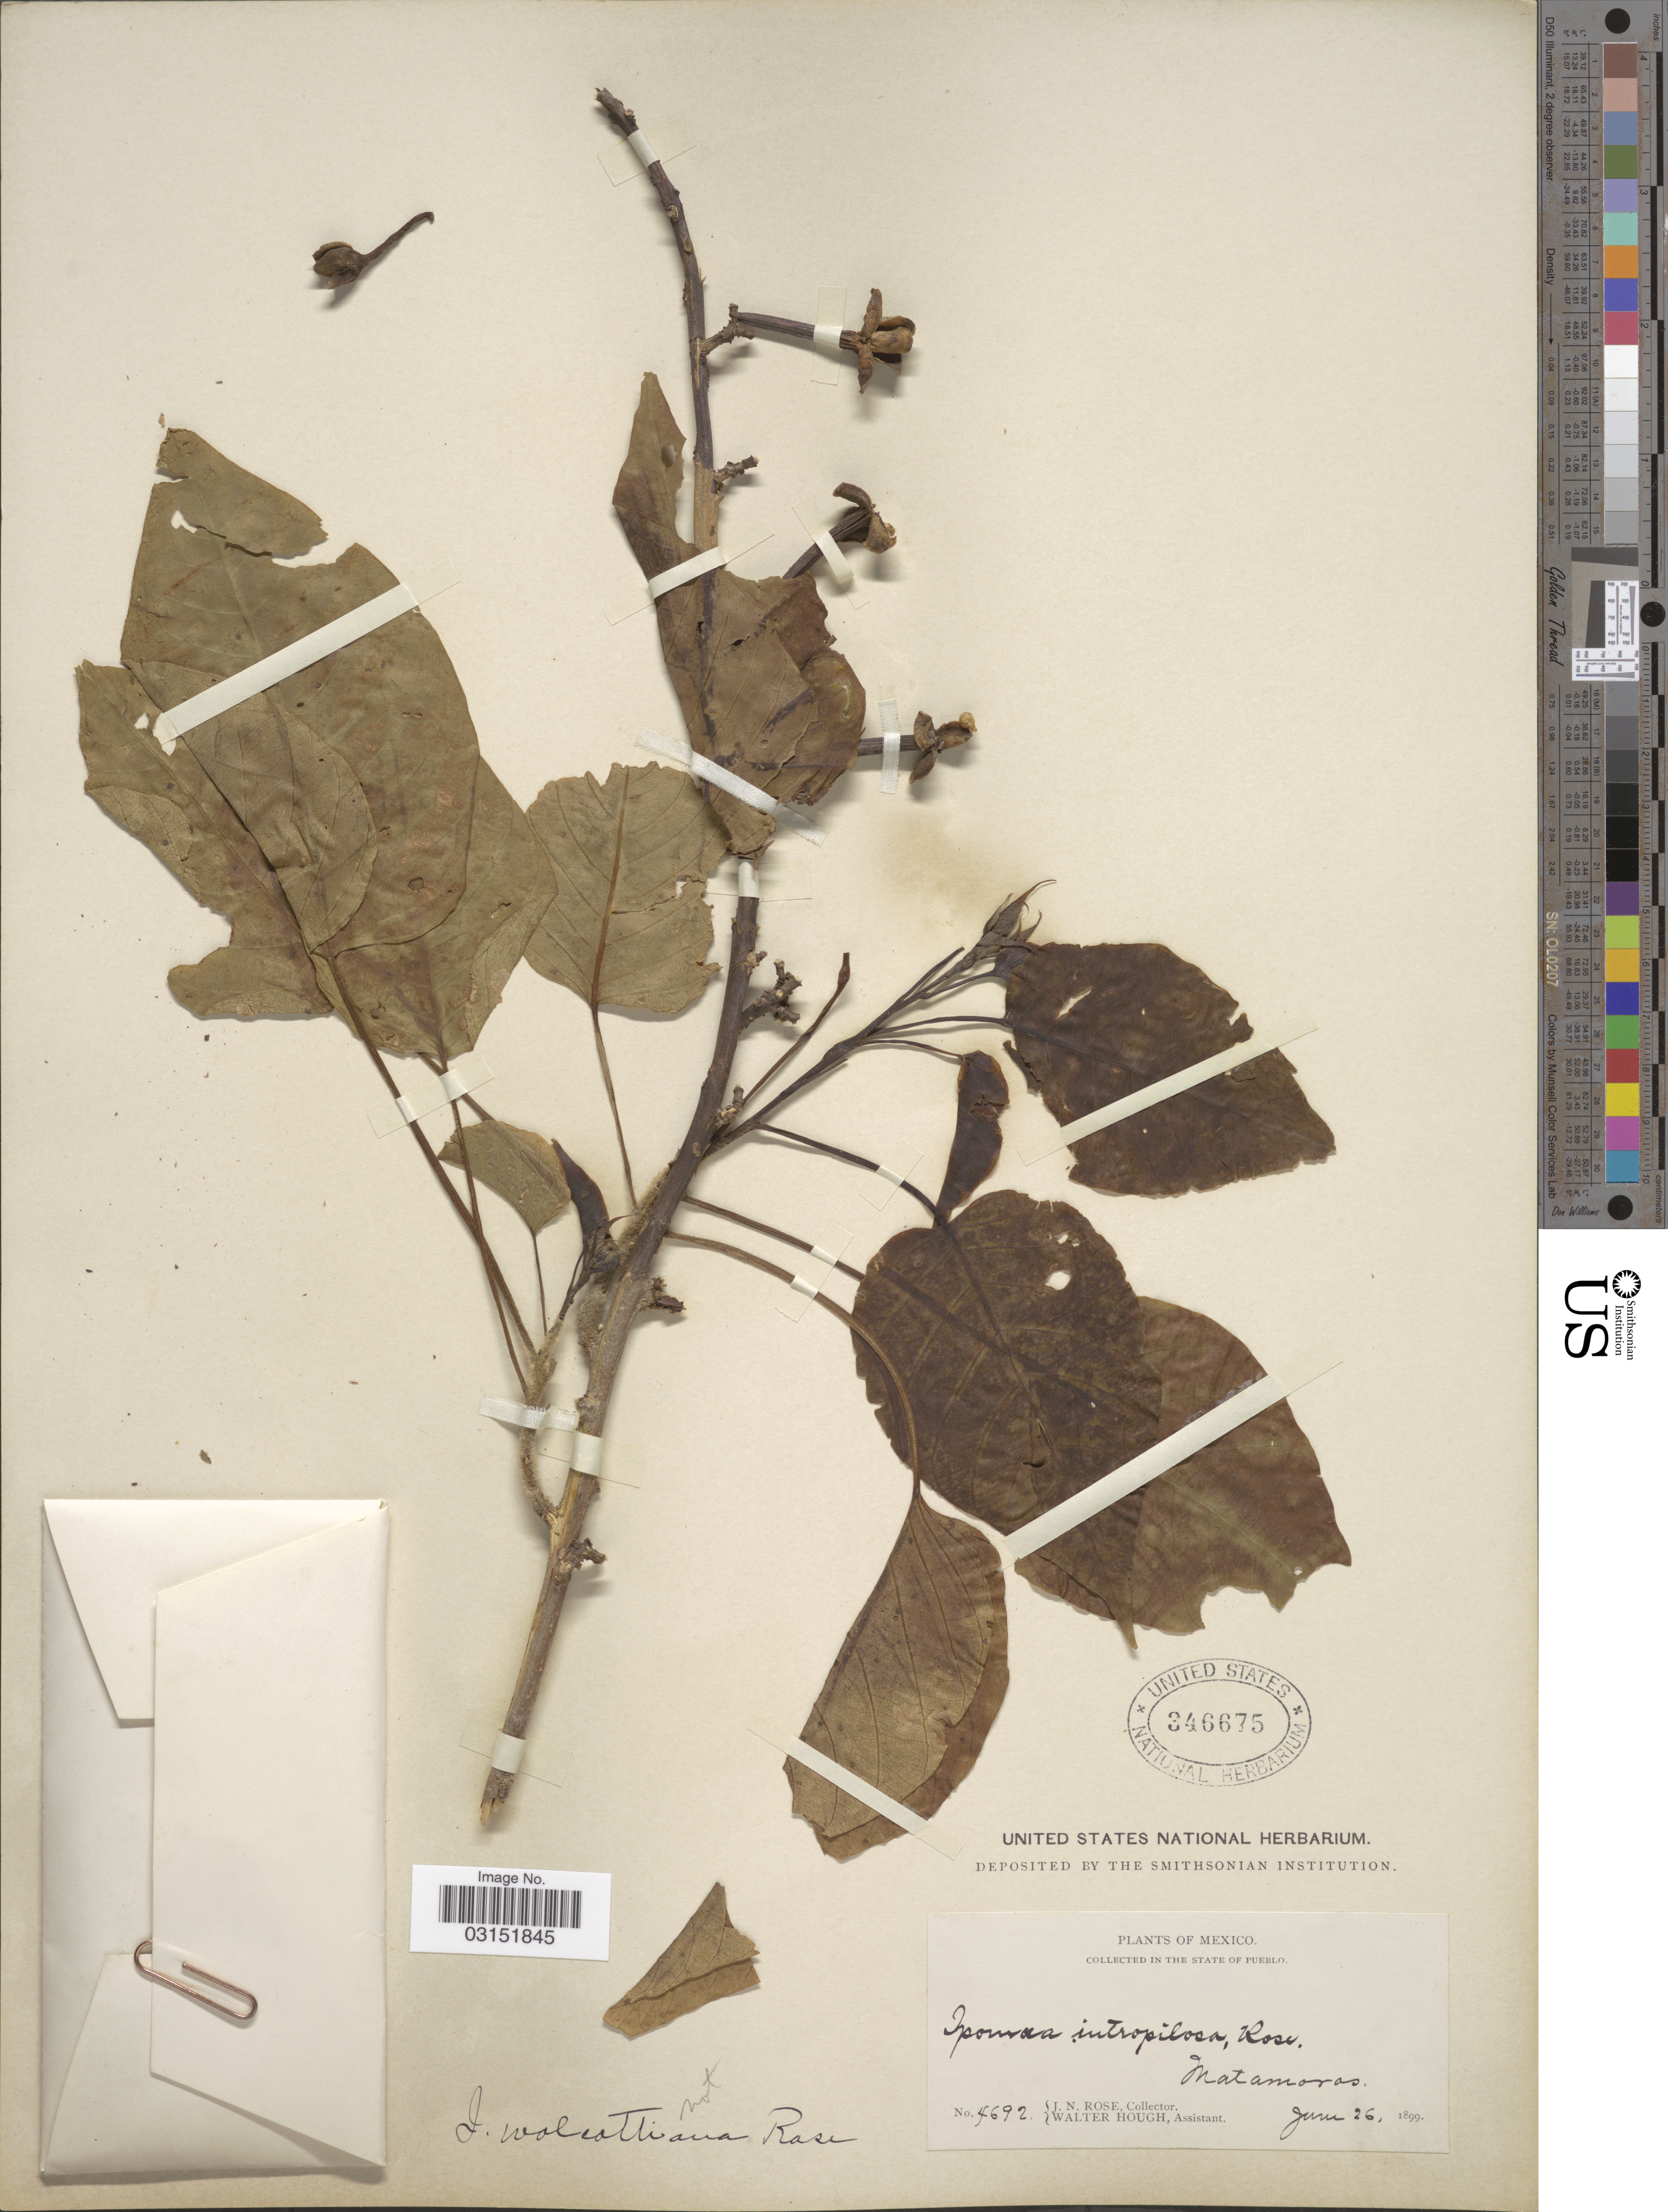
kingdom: Plantae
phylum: Tracheophyta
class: Magnoliopsida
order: Solanales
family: Convolvulaceae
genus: Ipomoea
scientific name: Ipomoea wolcottiana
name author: Rose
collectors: J. N. Rose & W. Hough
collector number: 4692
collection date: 1899-06-26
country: Mexico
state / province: Puebla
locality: Matamoras.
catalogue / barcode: US 346675